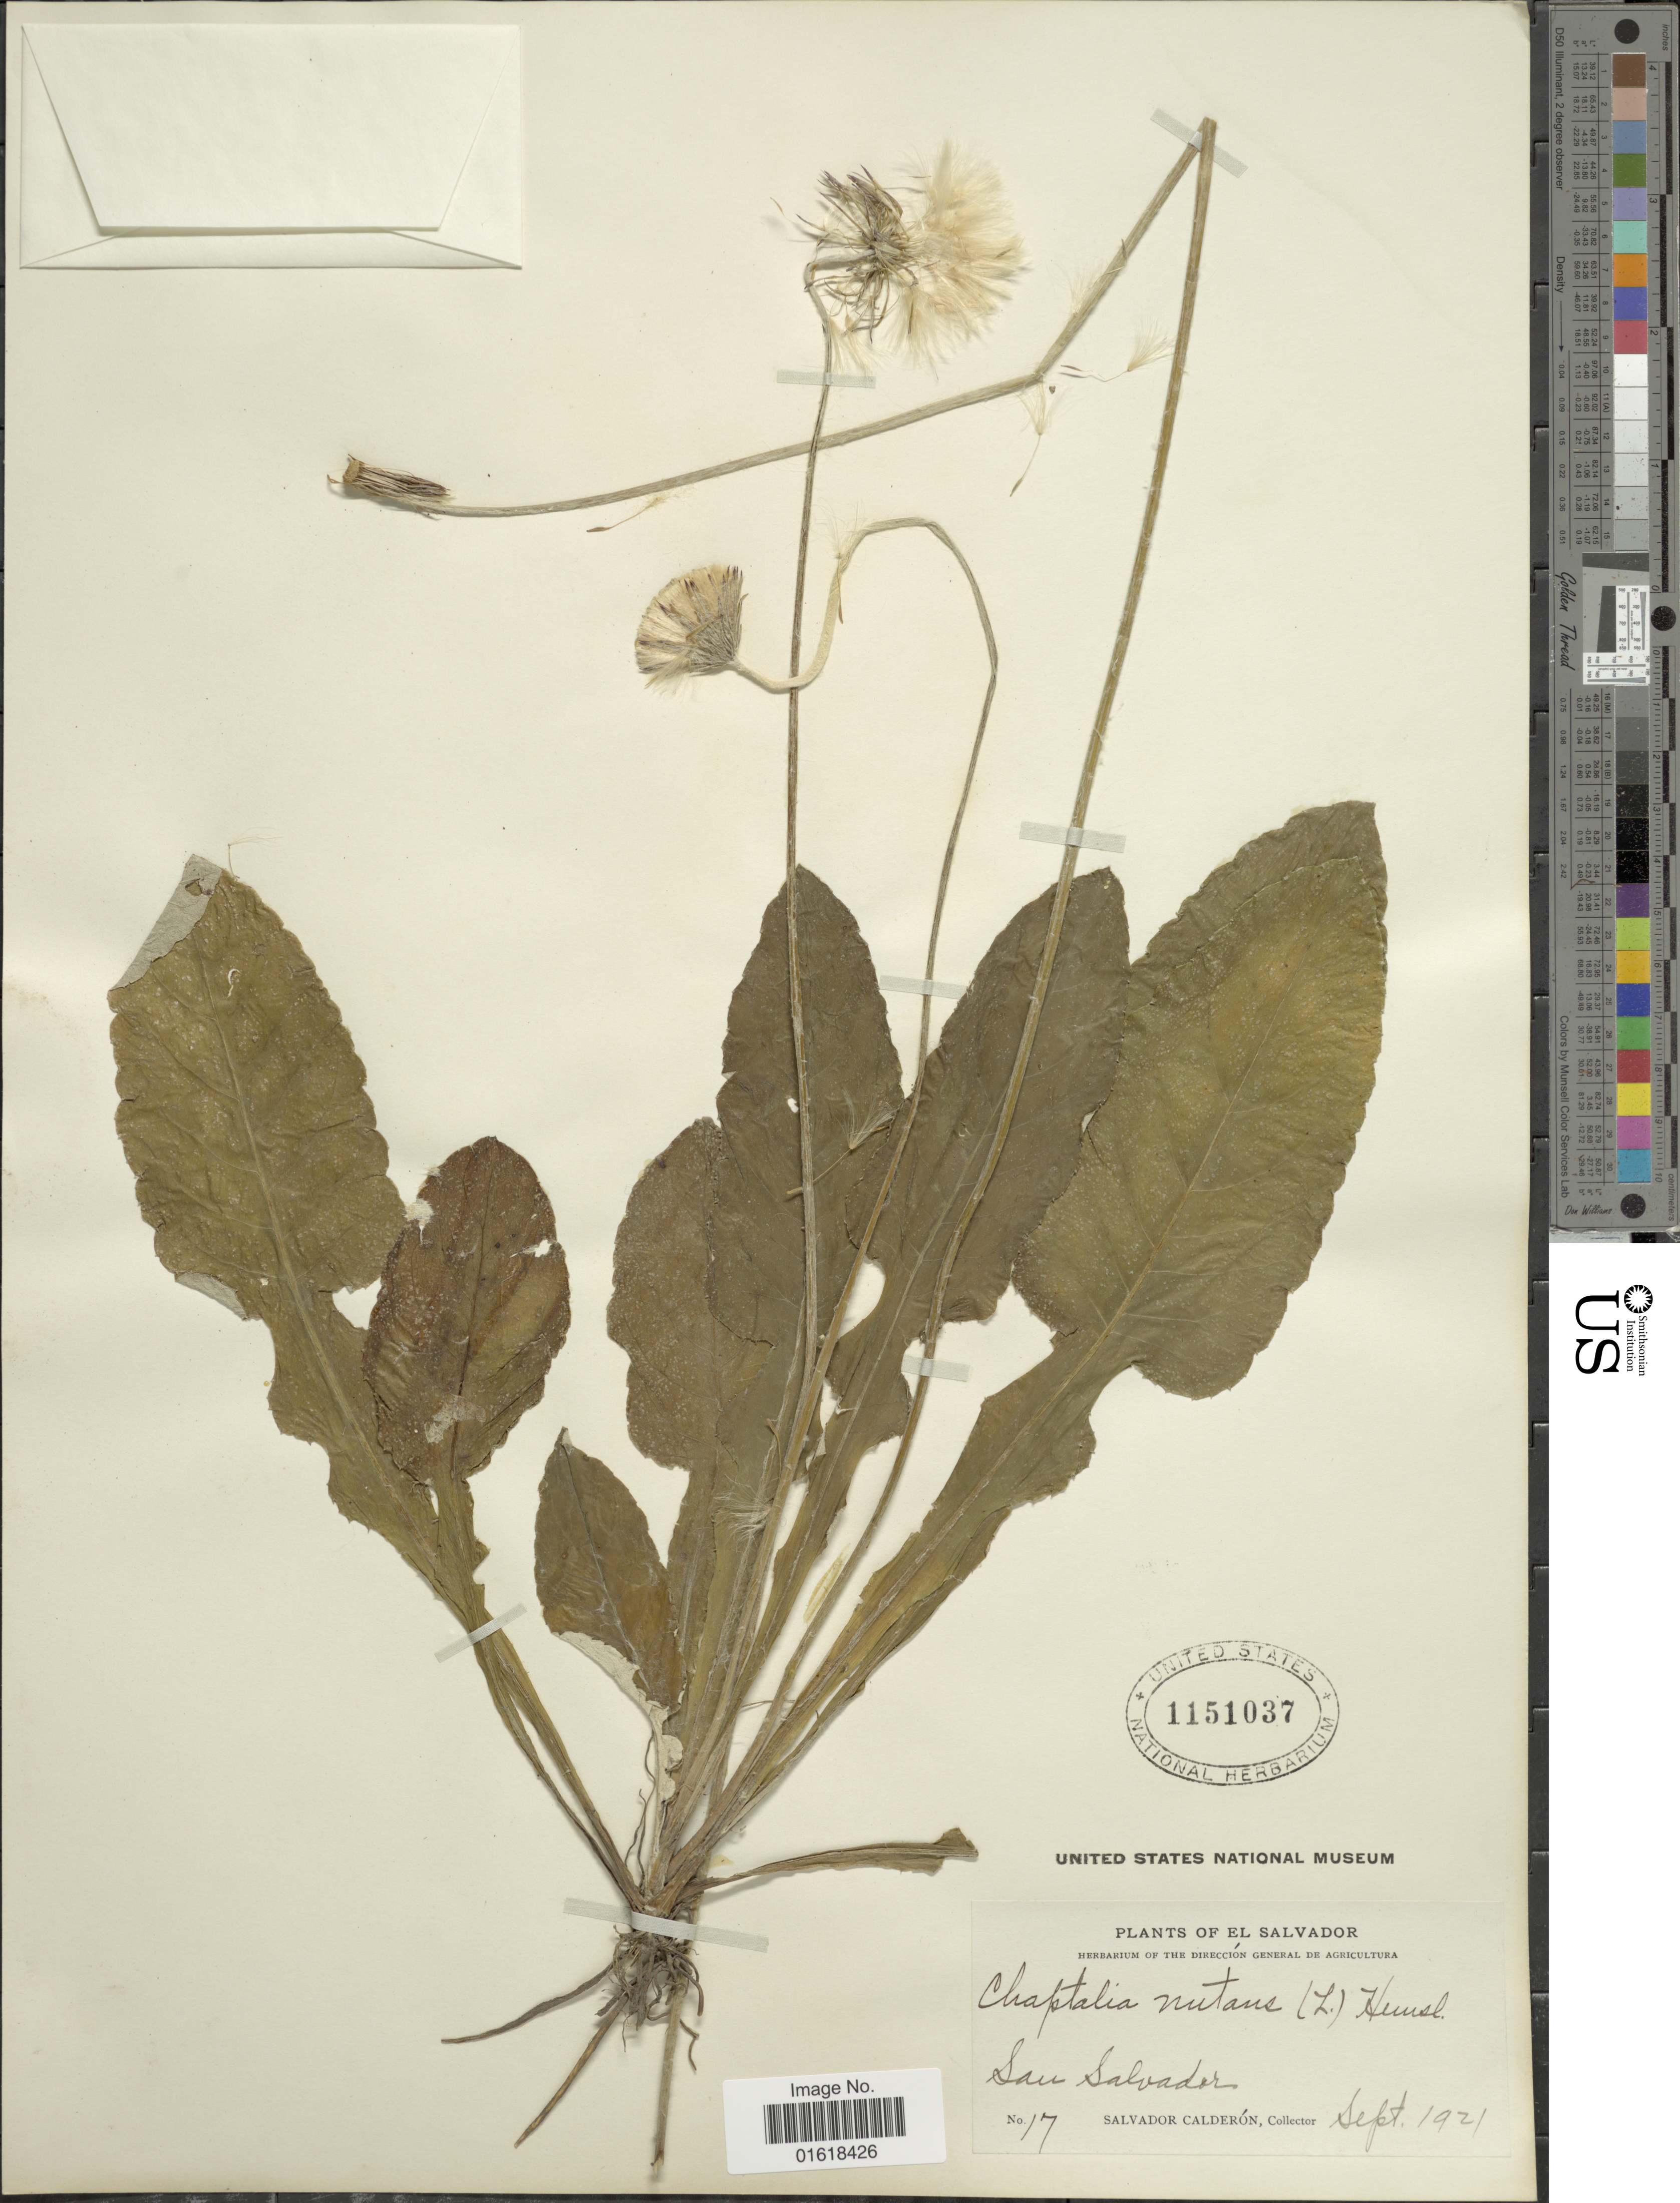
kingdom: Plantae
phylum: Tracheophyta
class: Magnoliopsida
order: Asterales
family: Asteraceae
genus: Chaptalia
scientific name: Chaptalia nutans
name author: (L.) Pol.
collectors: S. Calderón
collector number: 17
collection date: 1921-09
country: El Salvador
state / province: San Salvador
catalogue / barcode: US 1151037